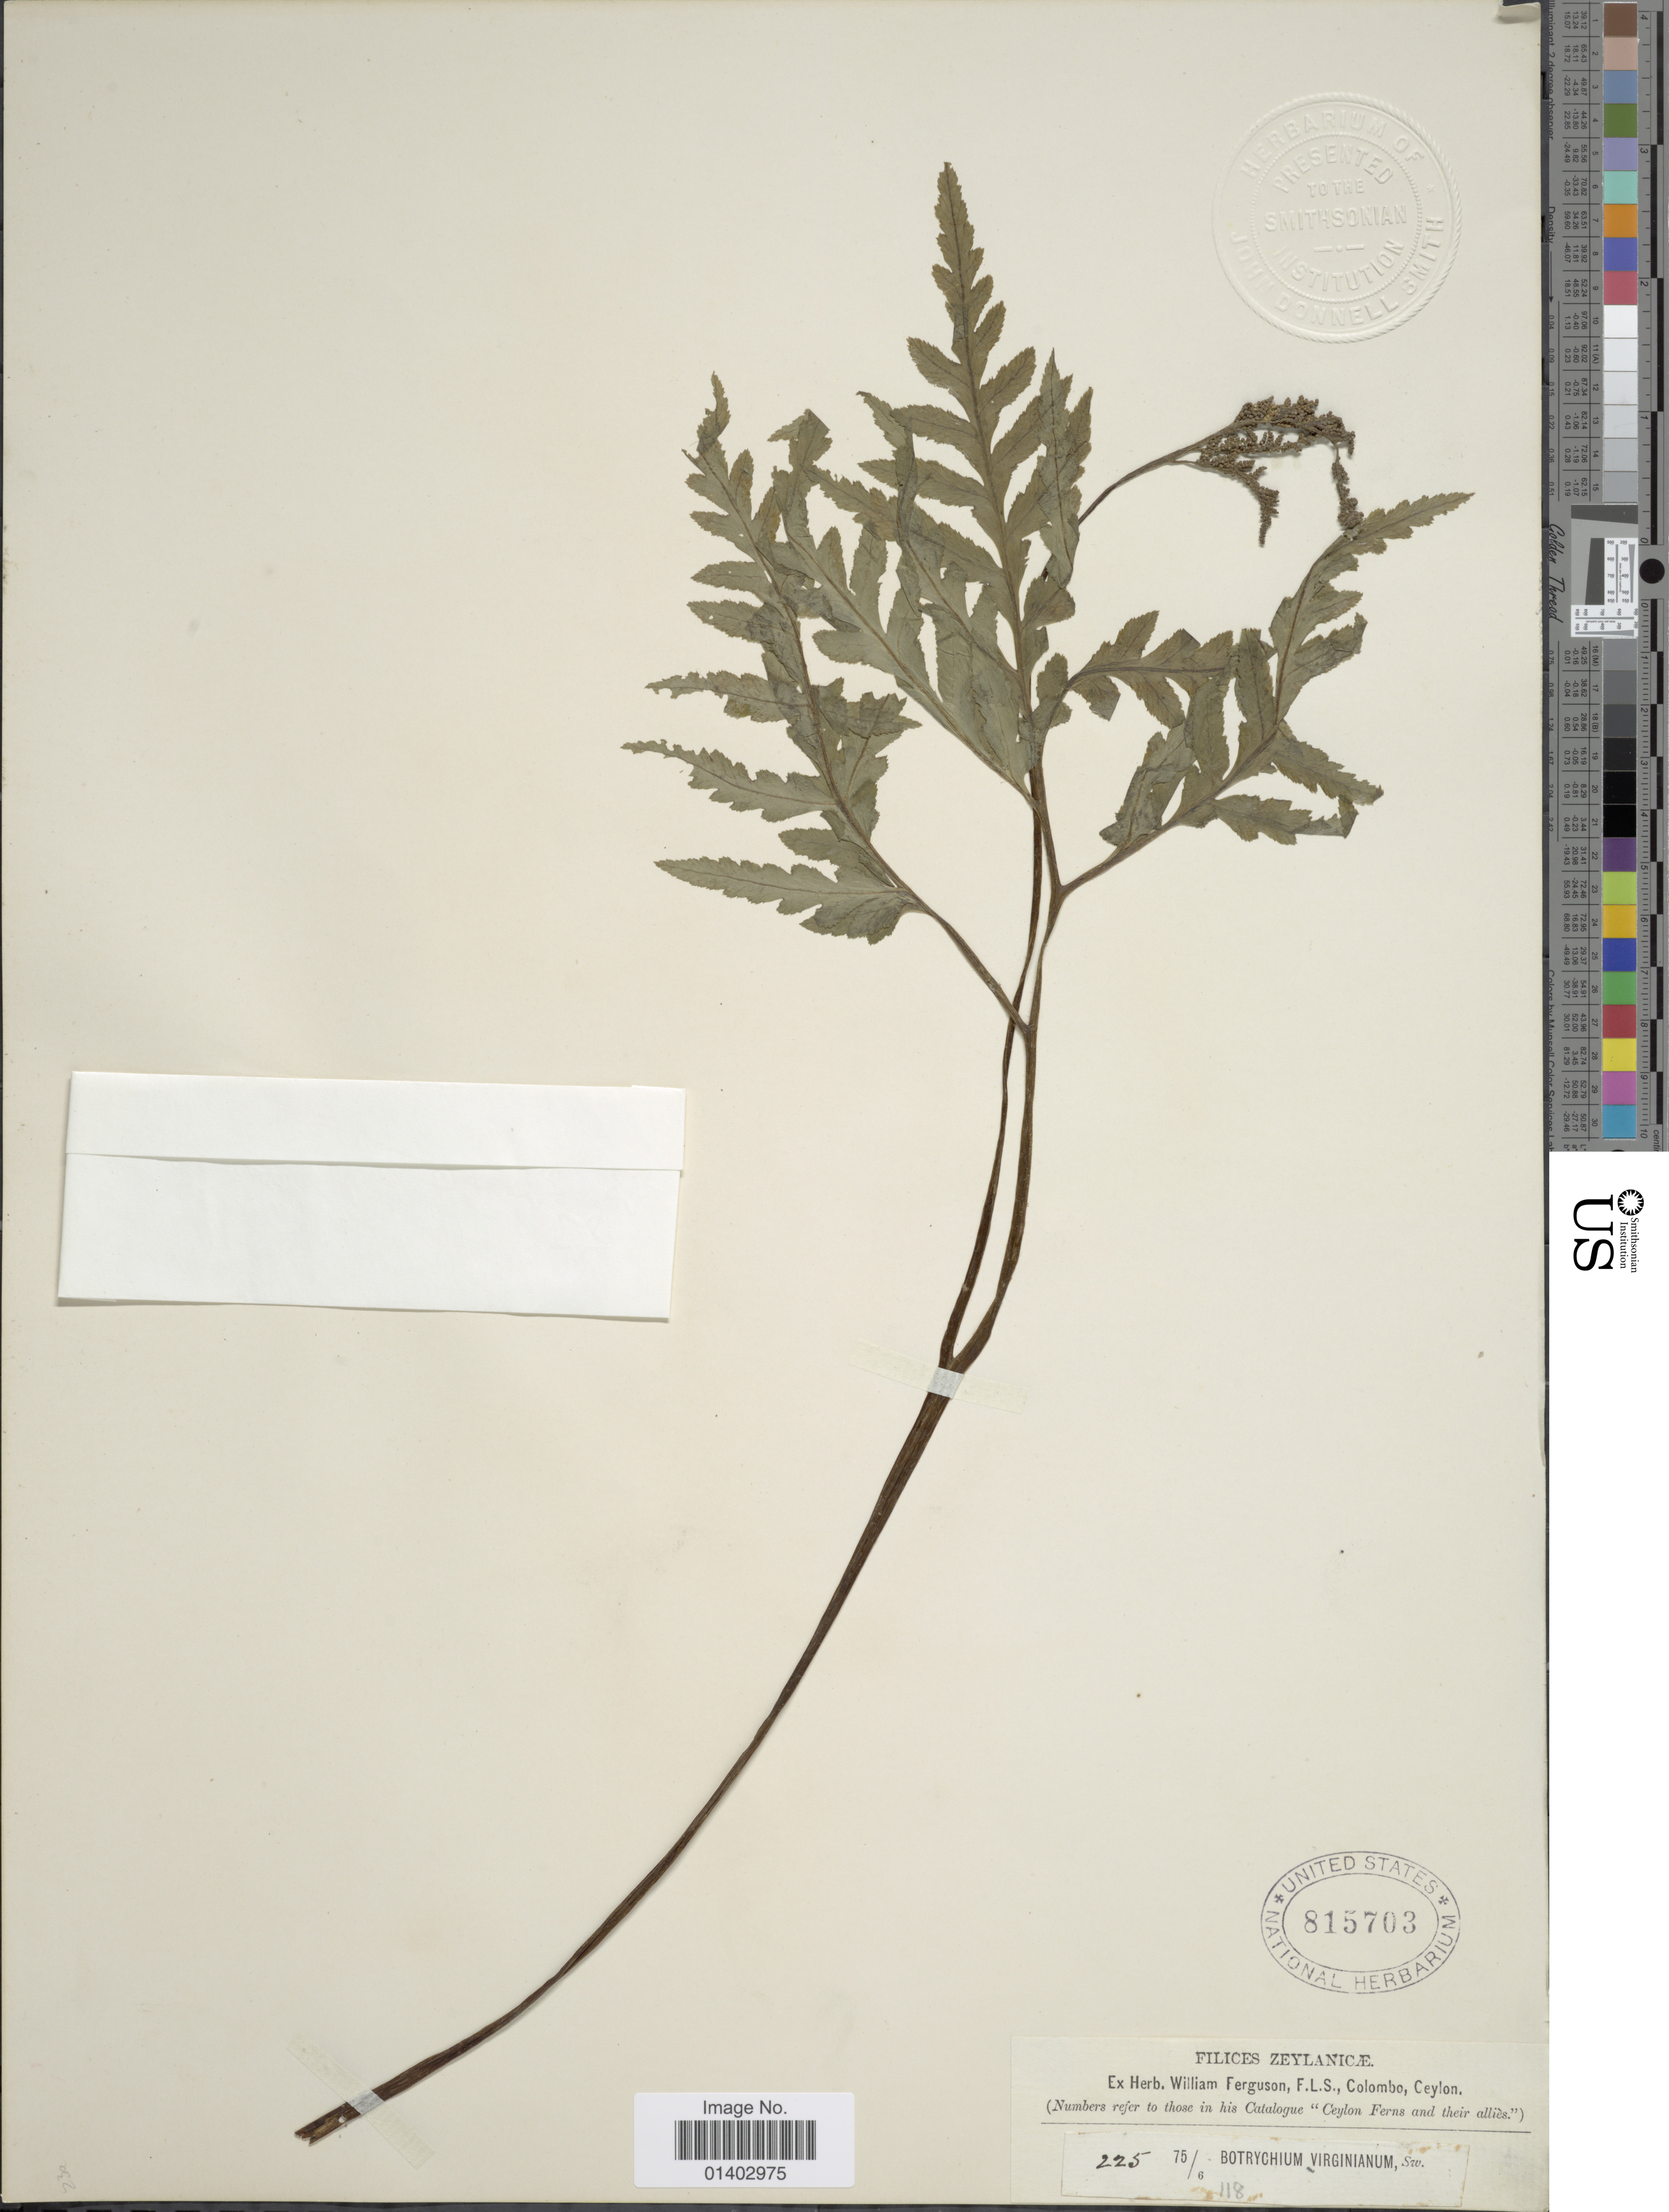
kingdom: Plantae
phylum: Tracheophyta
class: Polypodiopsida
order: Ophioglossales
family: Ophioglossaceae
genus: Botrychium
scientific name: Botrychium sp.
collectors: ex herb. W. Ferguson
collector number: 225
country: Sri Lanka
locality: Colombo, Ceylon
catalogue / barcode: US 815703